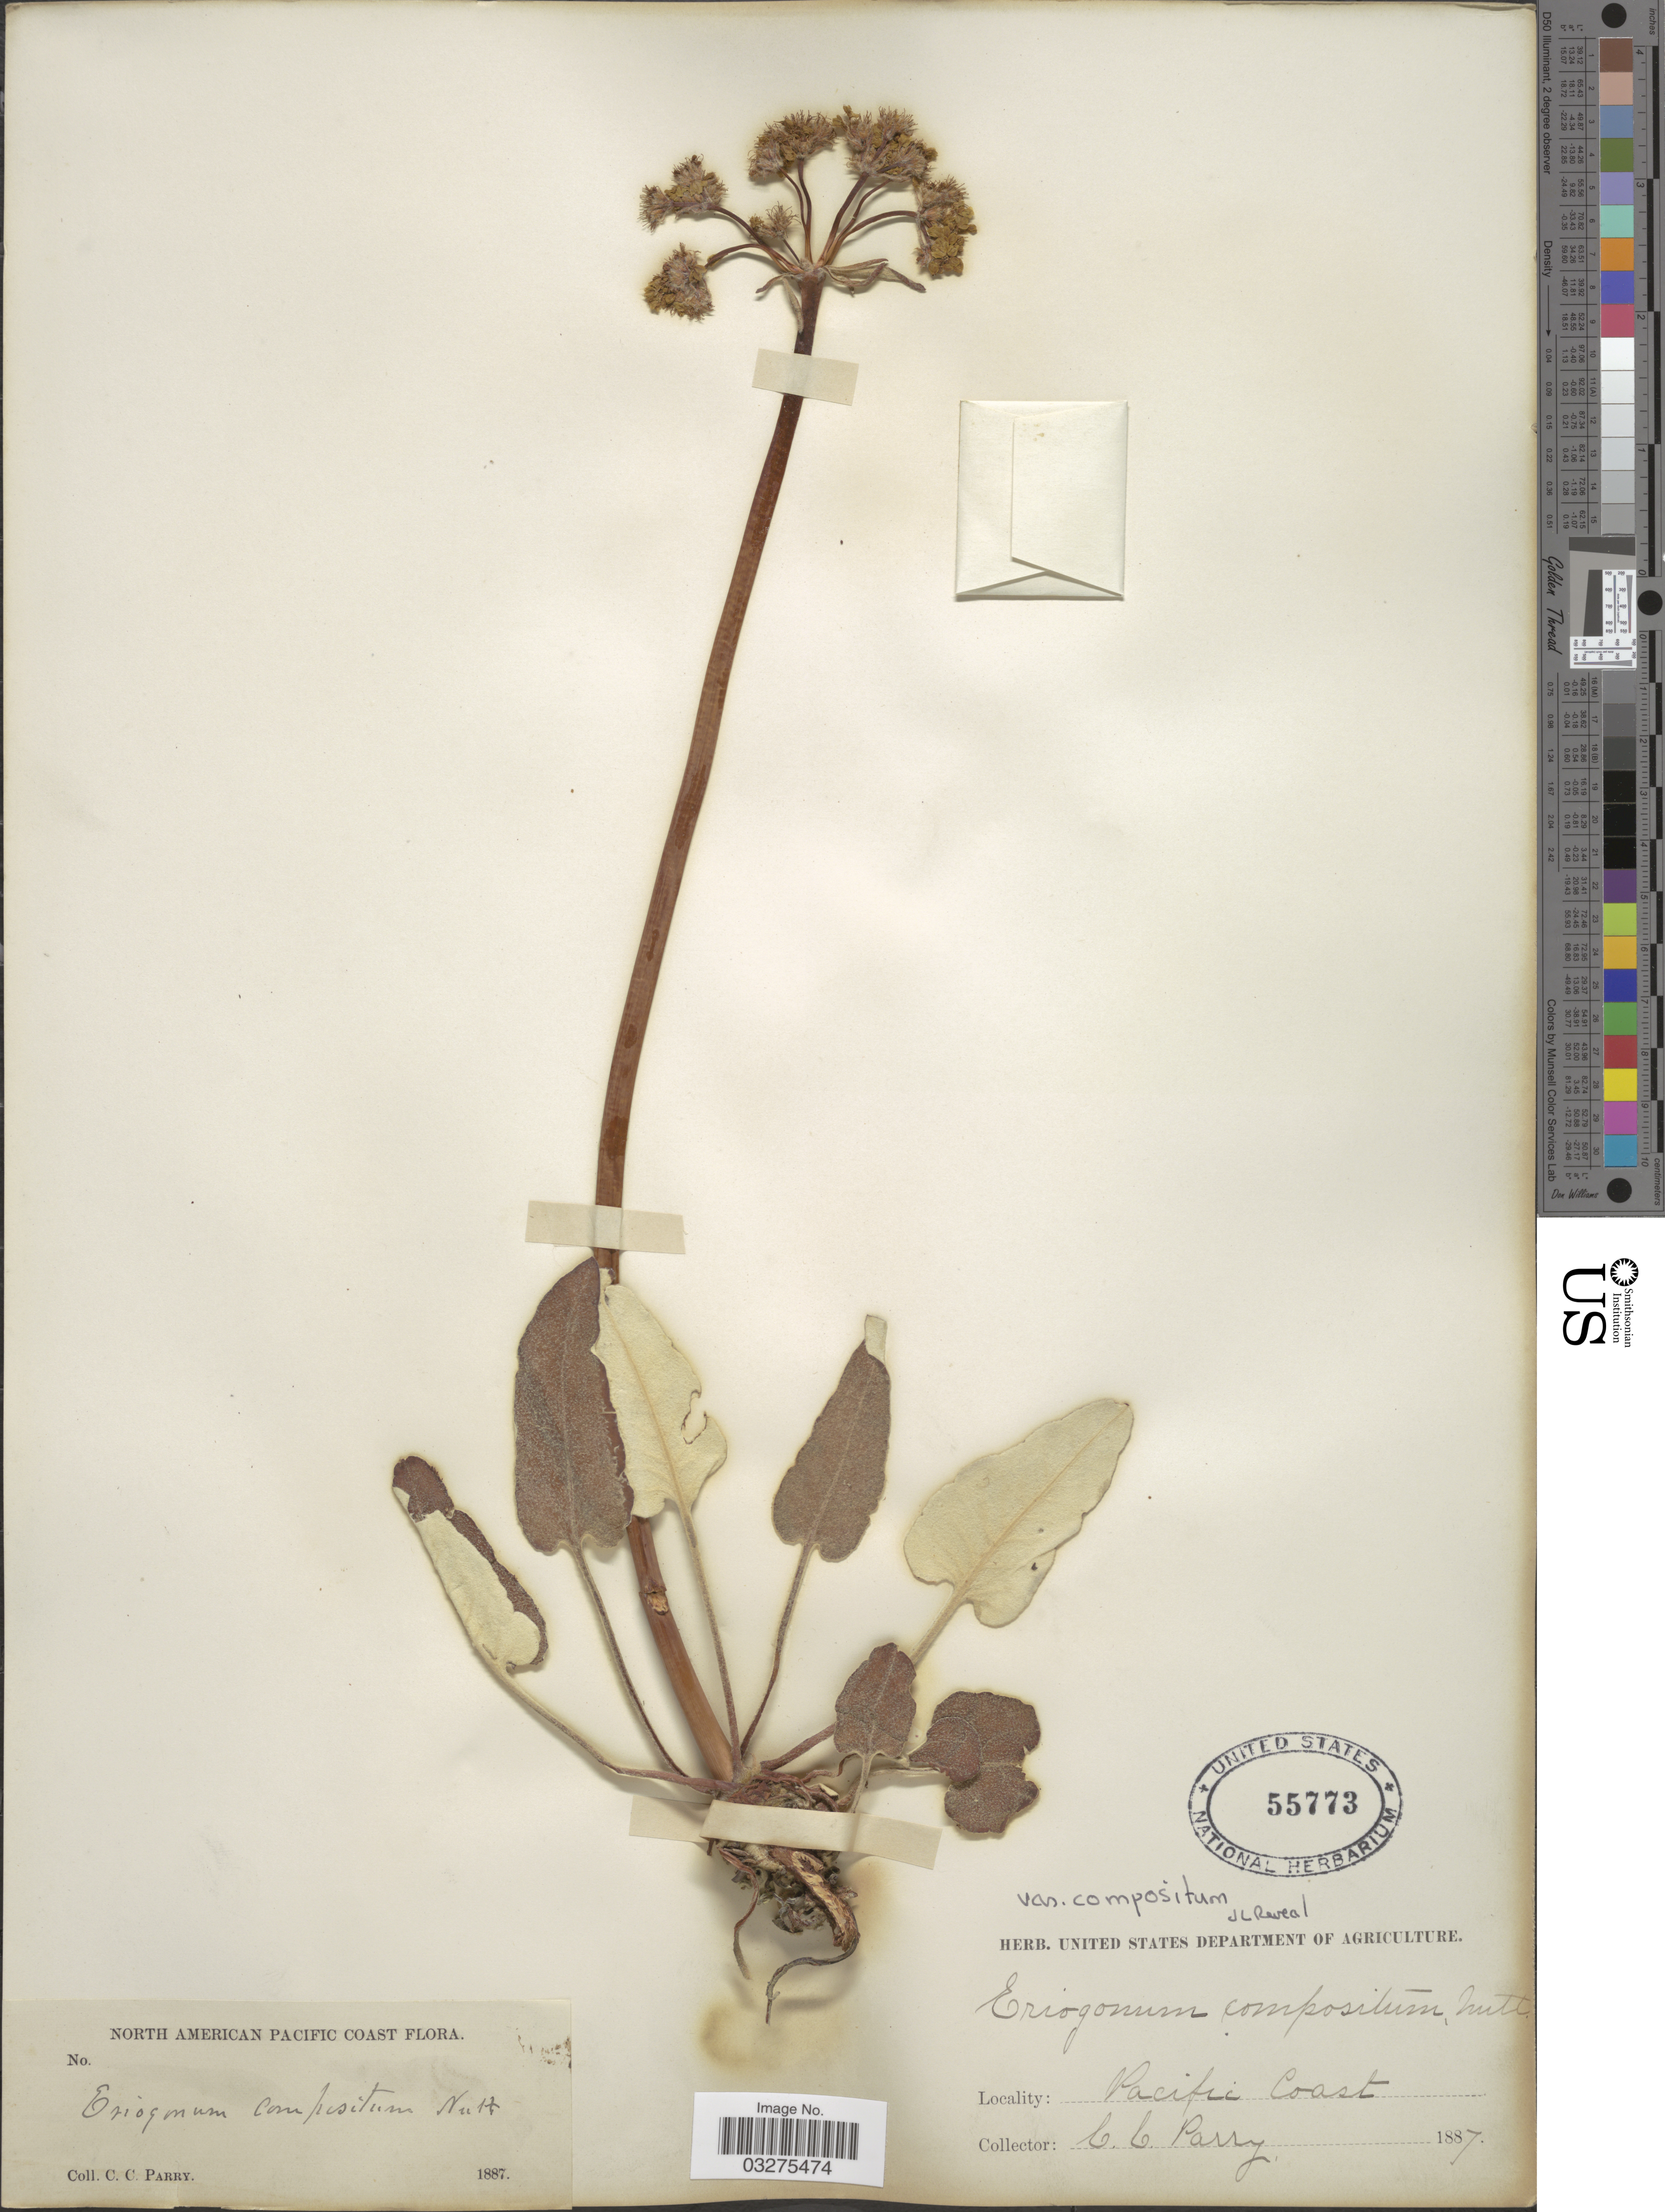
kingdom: Plantae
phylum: Tracheophyta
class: Magnoliopsida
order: Caryophyllales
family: Polygonaceae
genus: Eriogonum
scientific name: Eriogonum compositum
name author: Douglas ex Benth.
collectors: C. C. Parry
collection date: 1887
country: United States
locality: North American Pacific Coast.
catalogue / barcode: US 55773